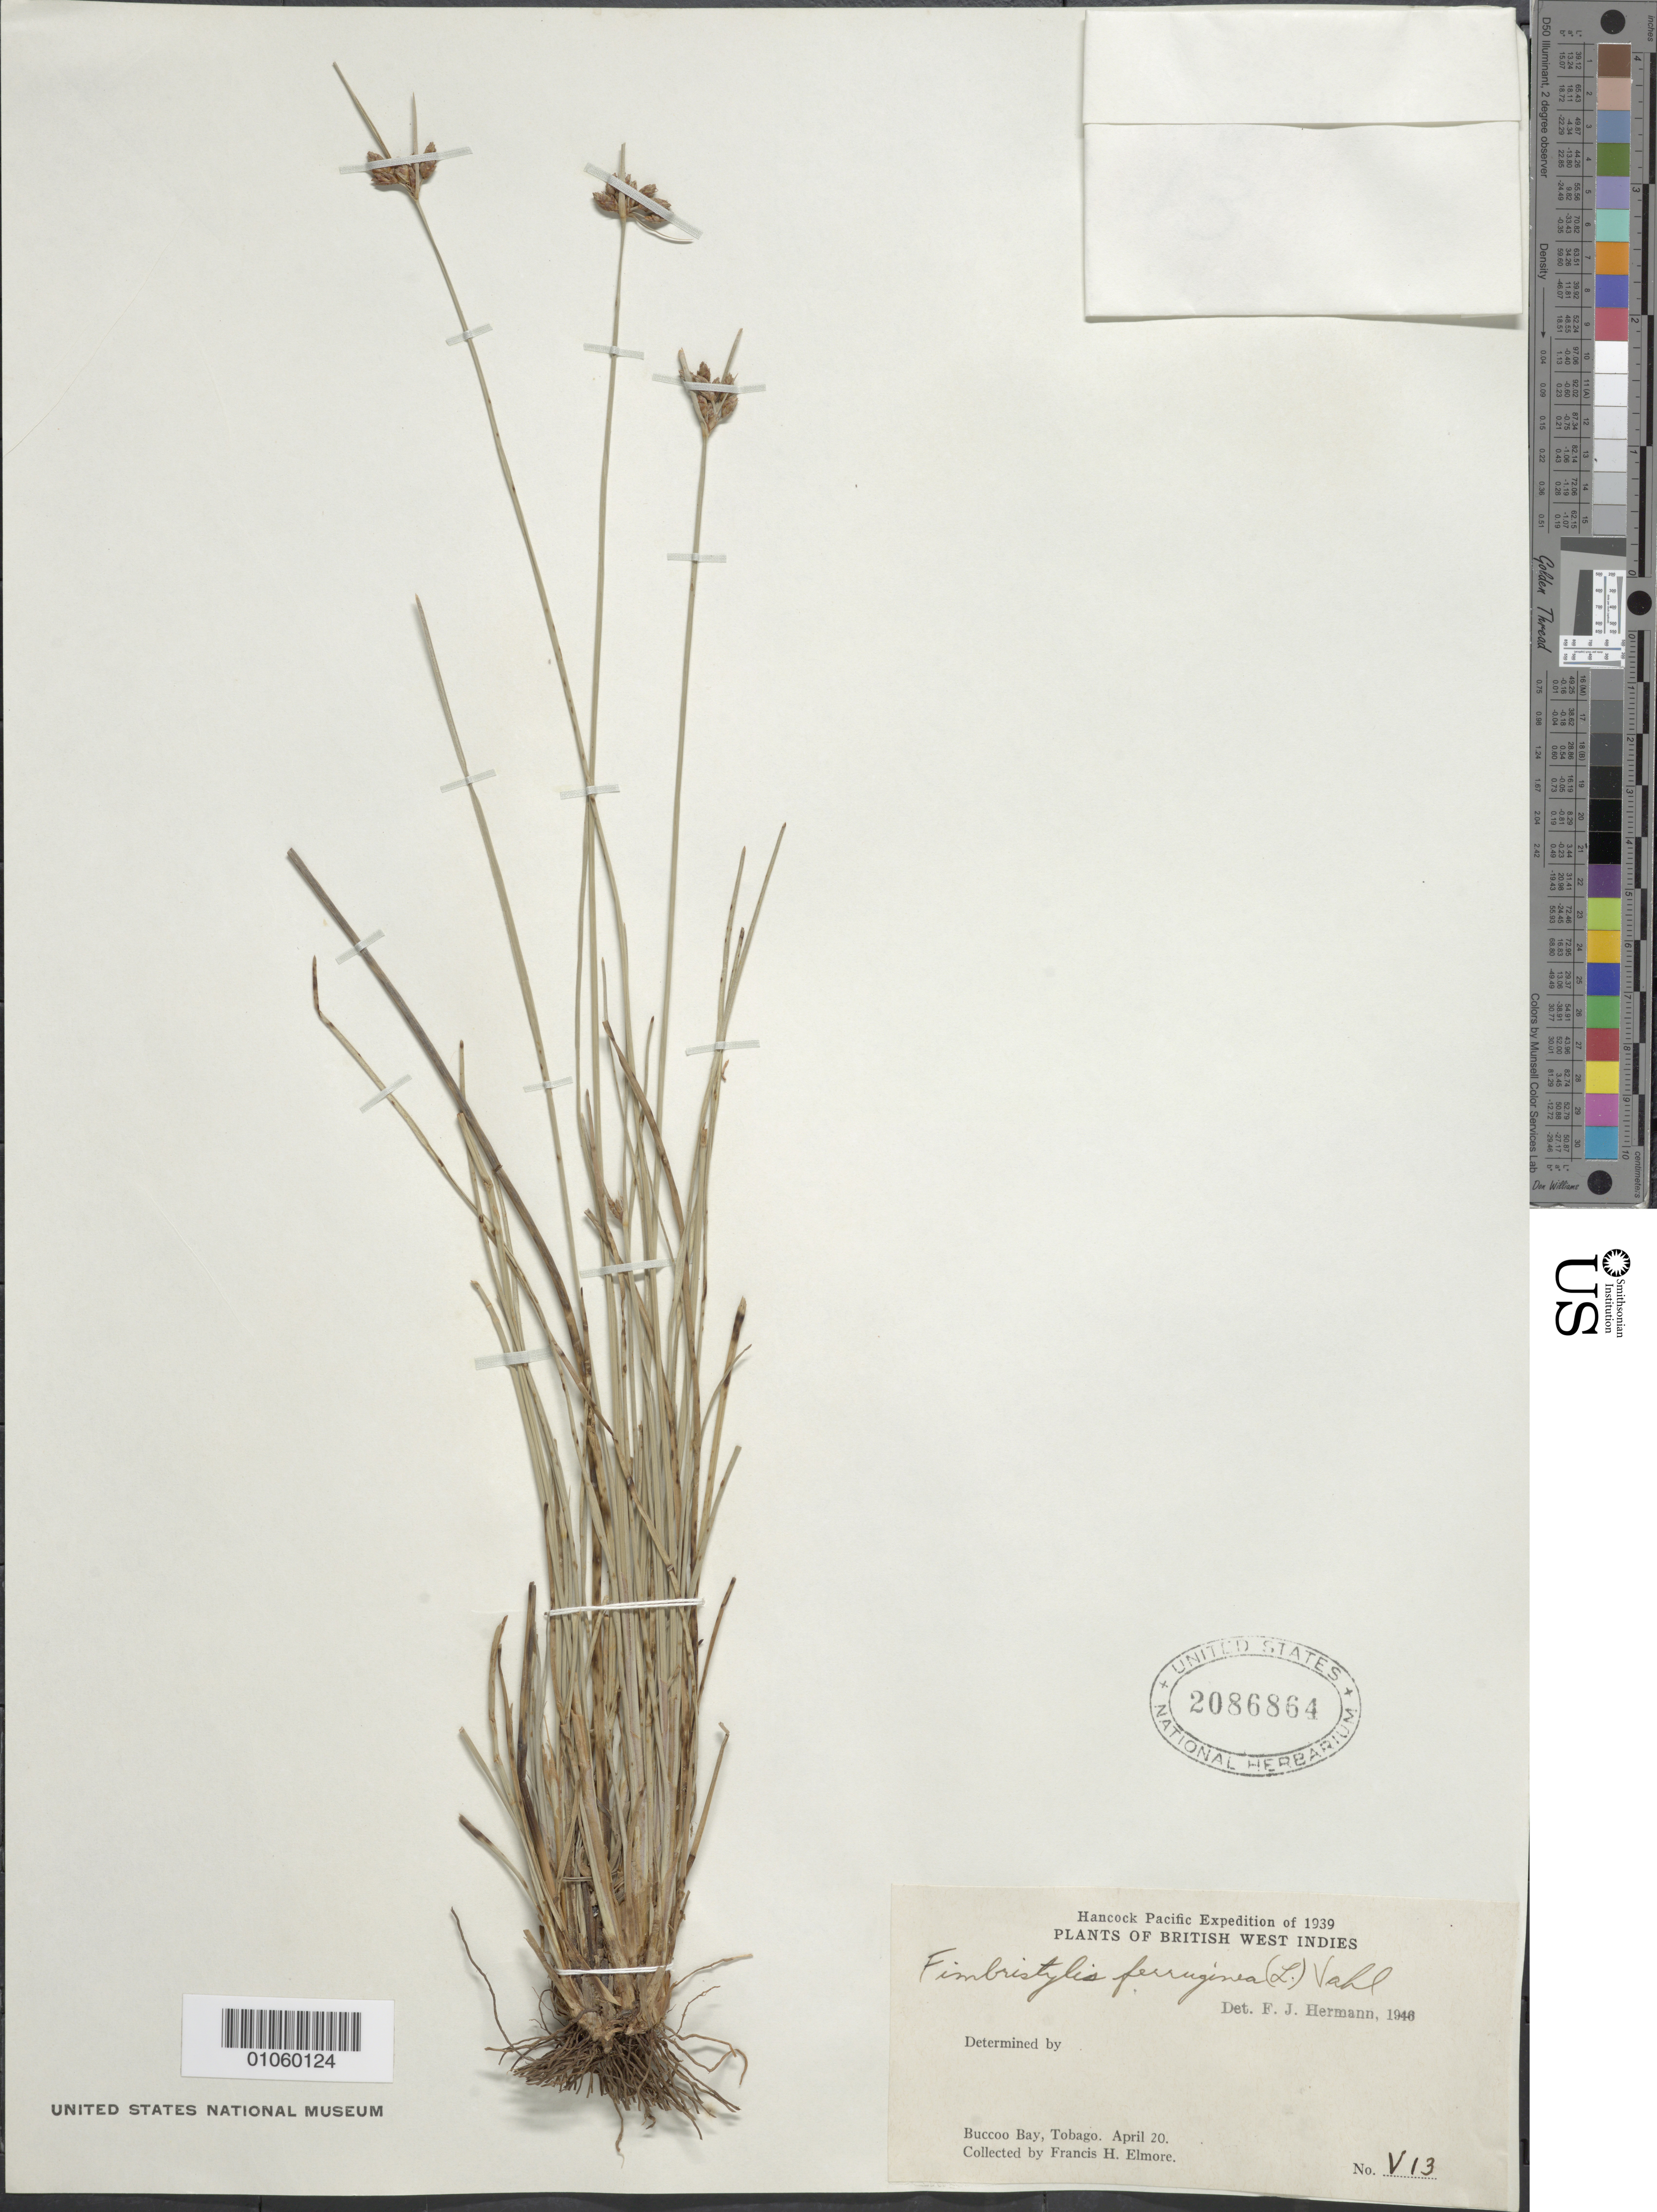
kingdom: Plantae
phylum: Tracheophyta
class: Liliopsida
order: Poales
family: Cyperaceae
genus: Fimbristylis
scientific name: Fimbristylis ferruginea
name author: (L.) Vahl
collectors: F. H. Elmore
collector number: V13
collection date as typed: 20 Apr 1939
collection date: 1939-04-20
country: Trinidad and Tobago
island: Tobago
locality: Buccoo Bay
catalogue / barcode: US 2086864